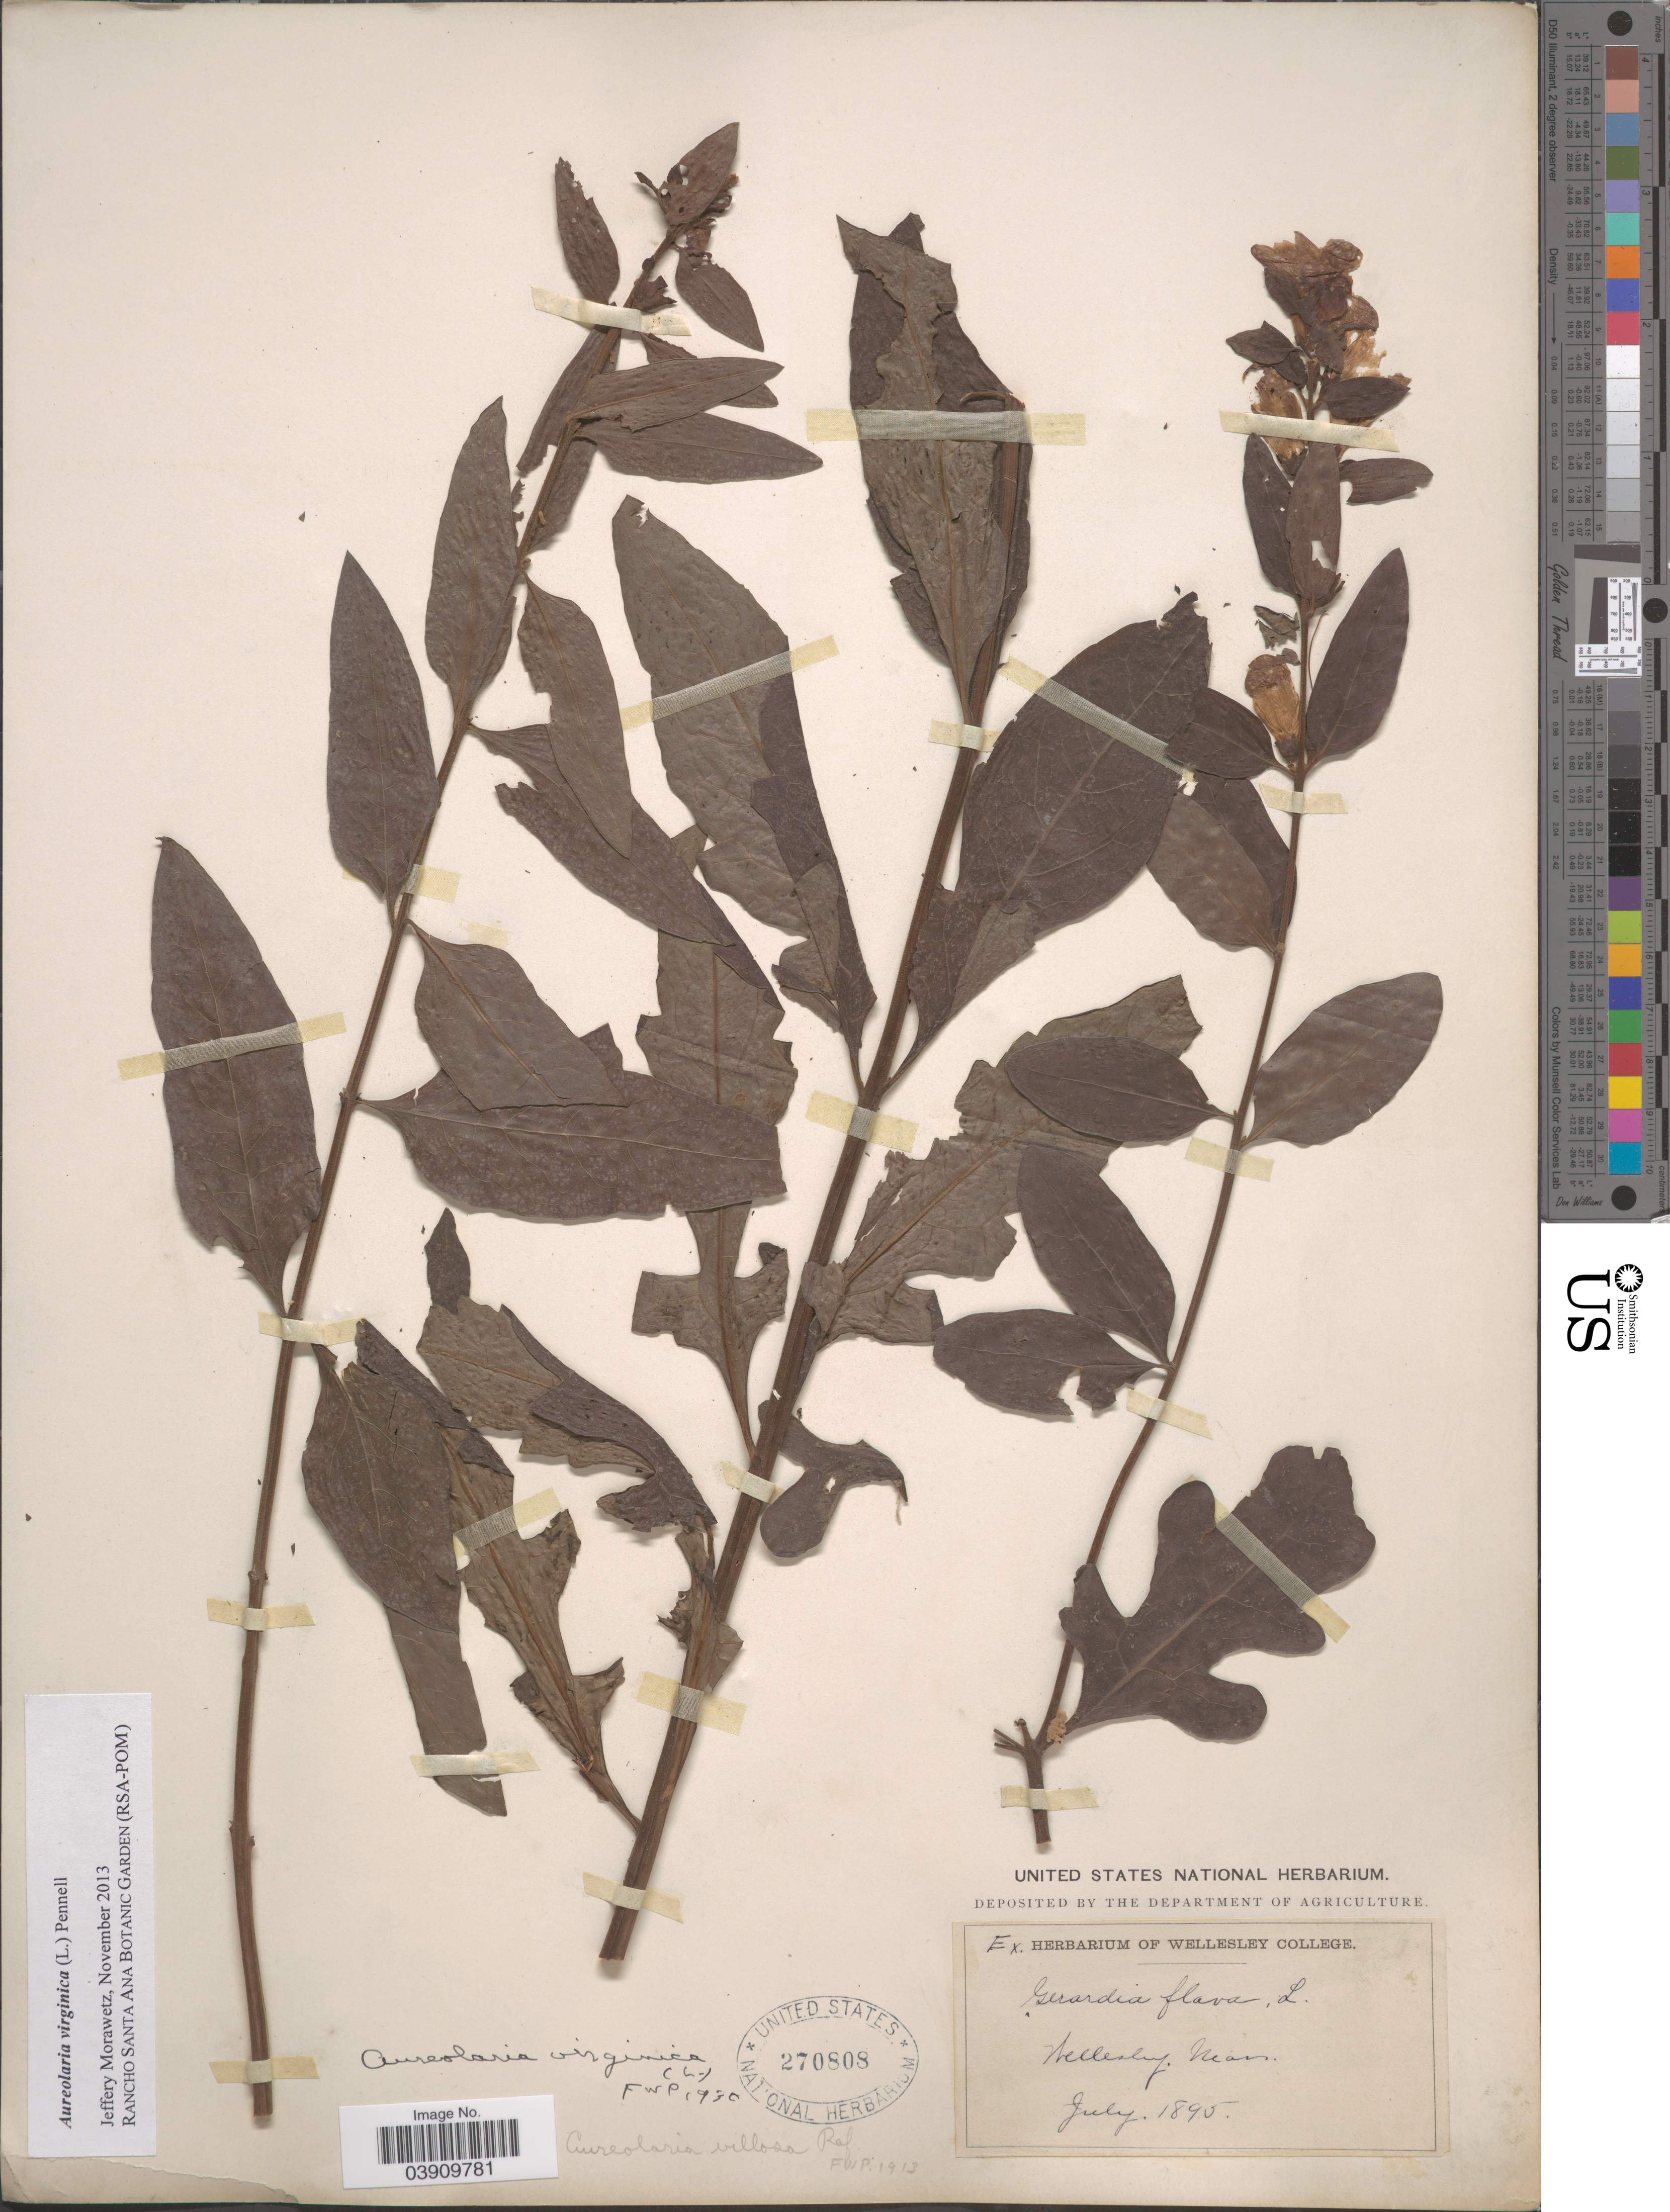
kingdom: Plantae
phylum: Tracheophyta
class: Magnoliopsida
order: Lamiales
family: Orobanchaceae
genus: Aureolaria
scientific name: Aureolaria virginica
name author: (L.) Pennell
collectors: ex herb. Wellesley College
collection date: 1895-07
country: United States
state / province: Massachusetts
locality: Wellesley.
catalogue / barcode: US 270808